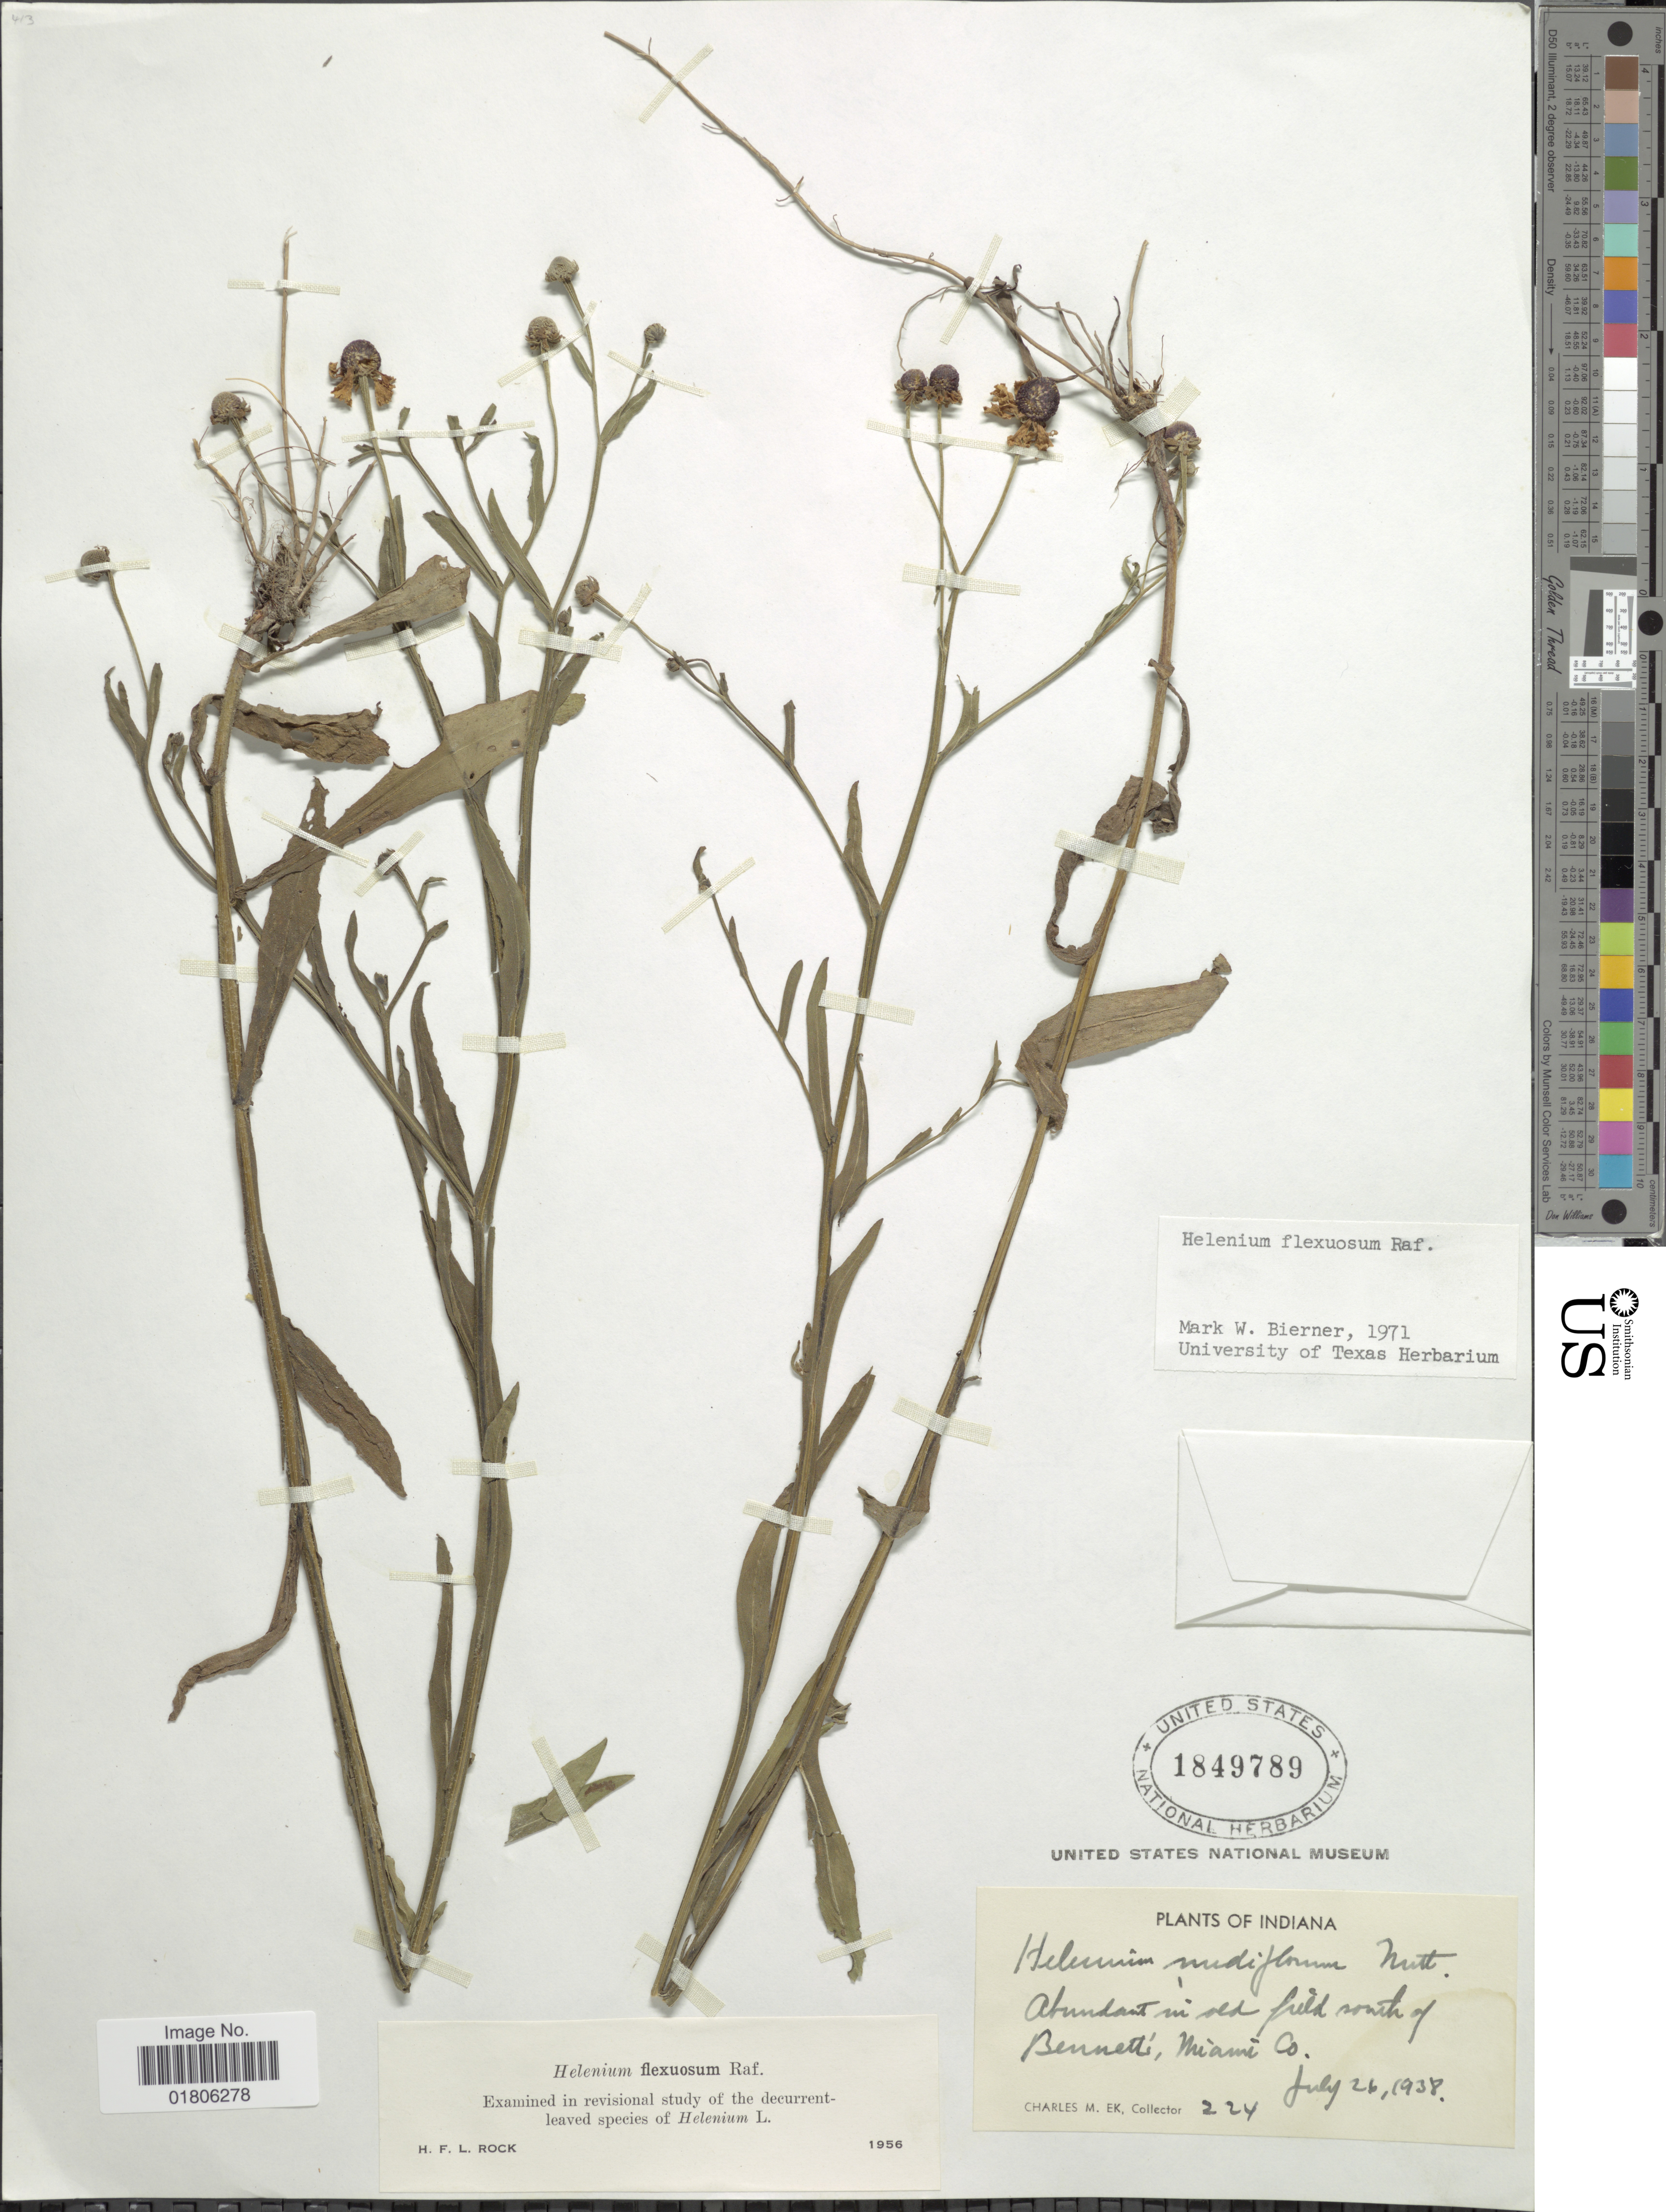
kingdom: Plantae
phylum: Tracheophyta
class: Magnoliopsida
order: Asterales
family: Asteraceae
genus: Helenium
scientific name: Helenium flexuosum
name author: Raf.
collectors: C. Ek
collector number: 224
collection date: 1938-07-26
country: United States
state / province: Indiana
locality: North of Bennett's, Miami Co.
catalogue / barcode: US 1849789